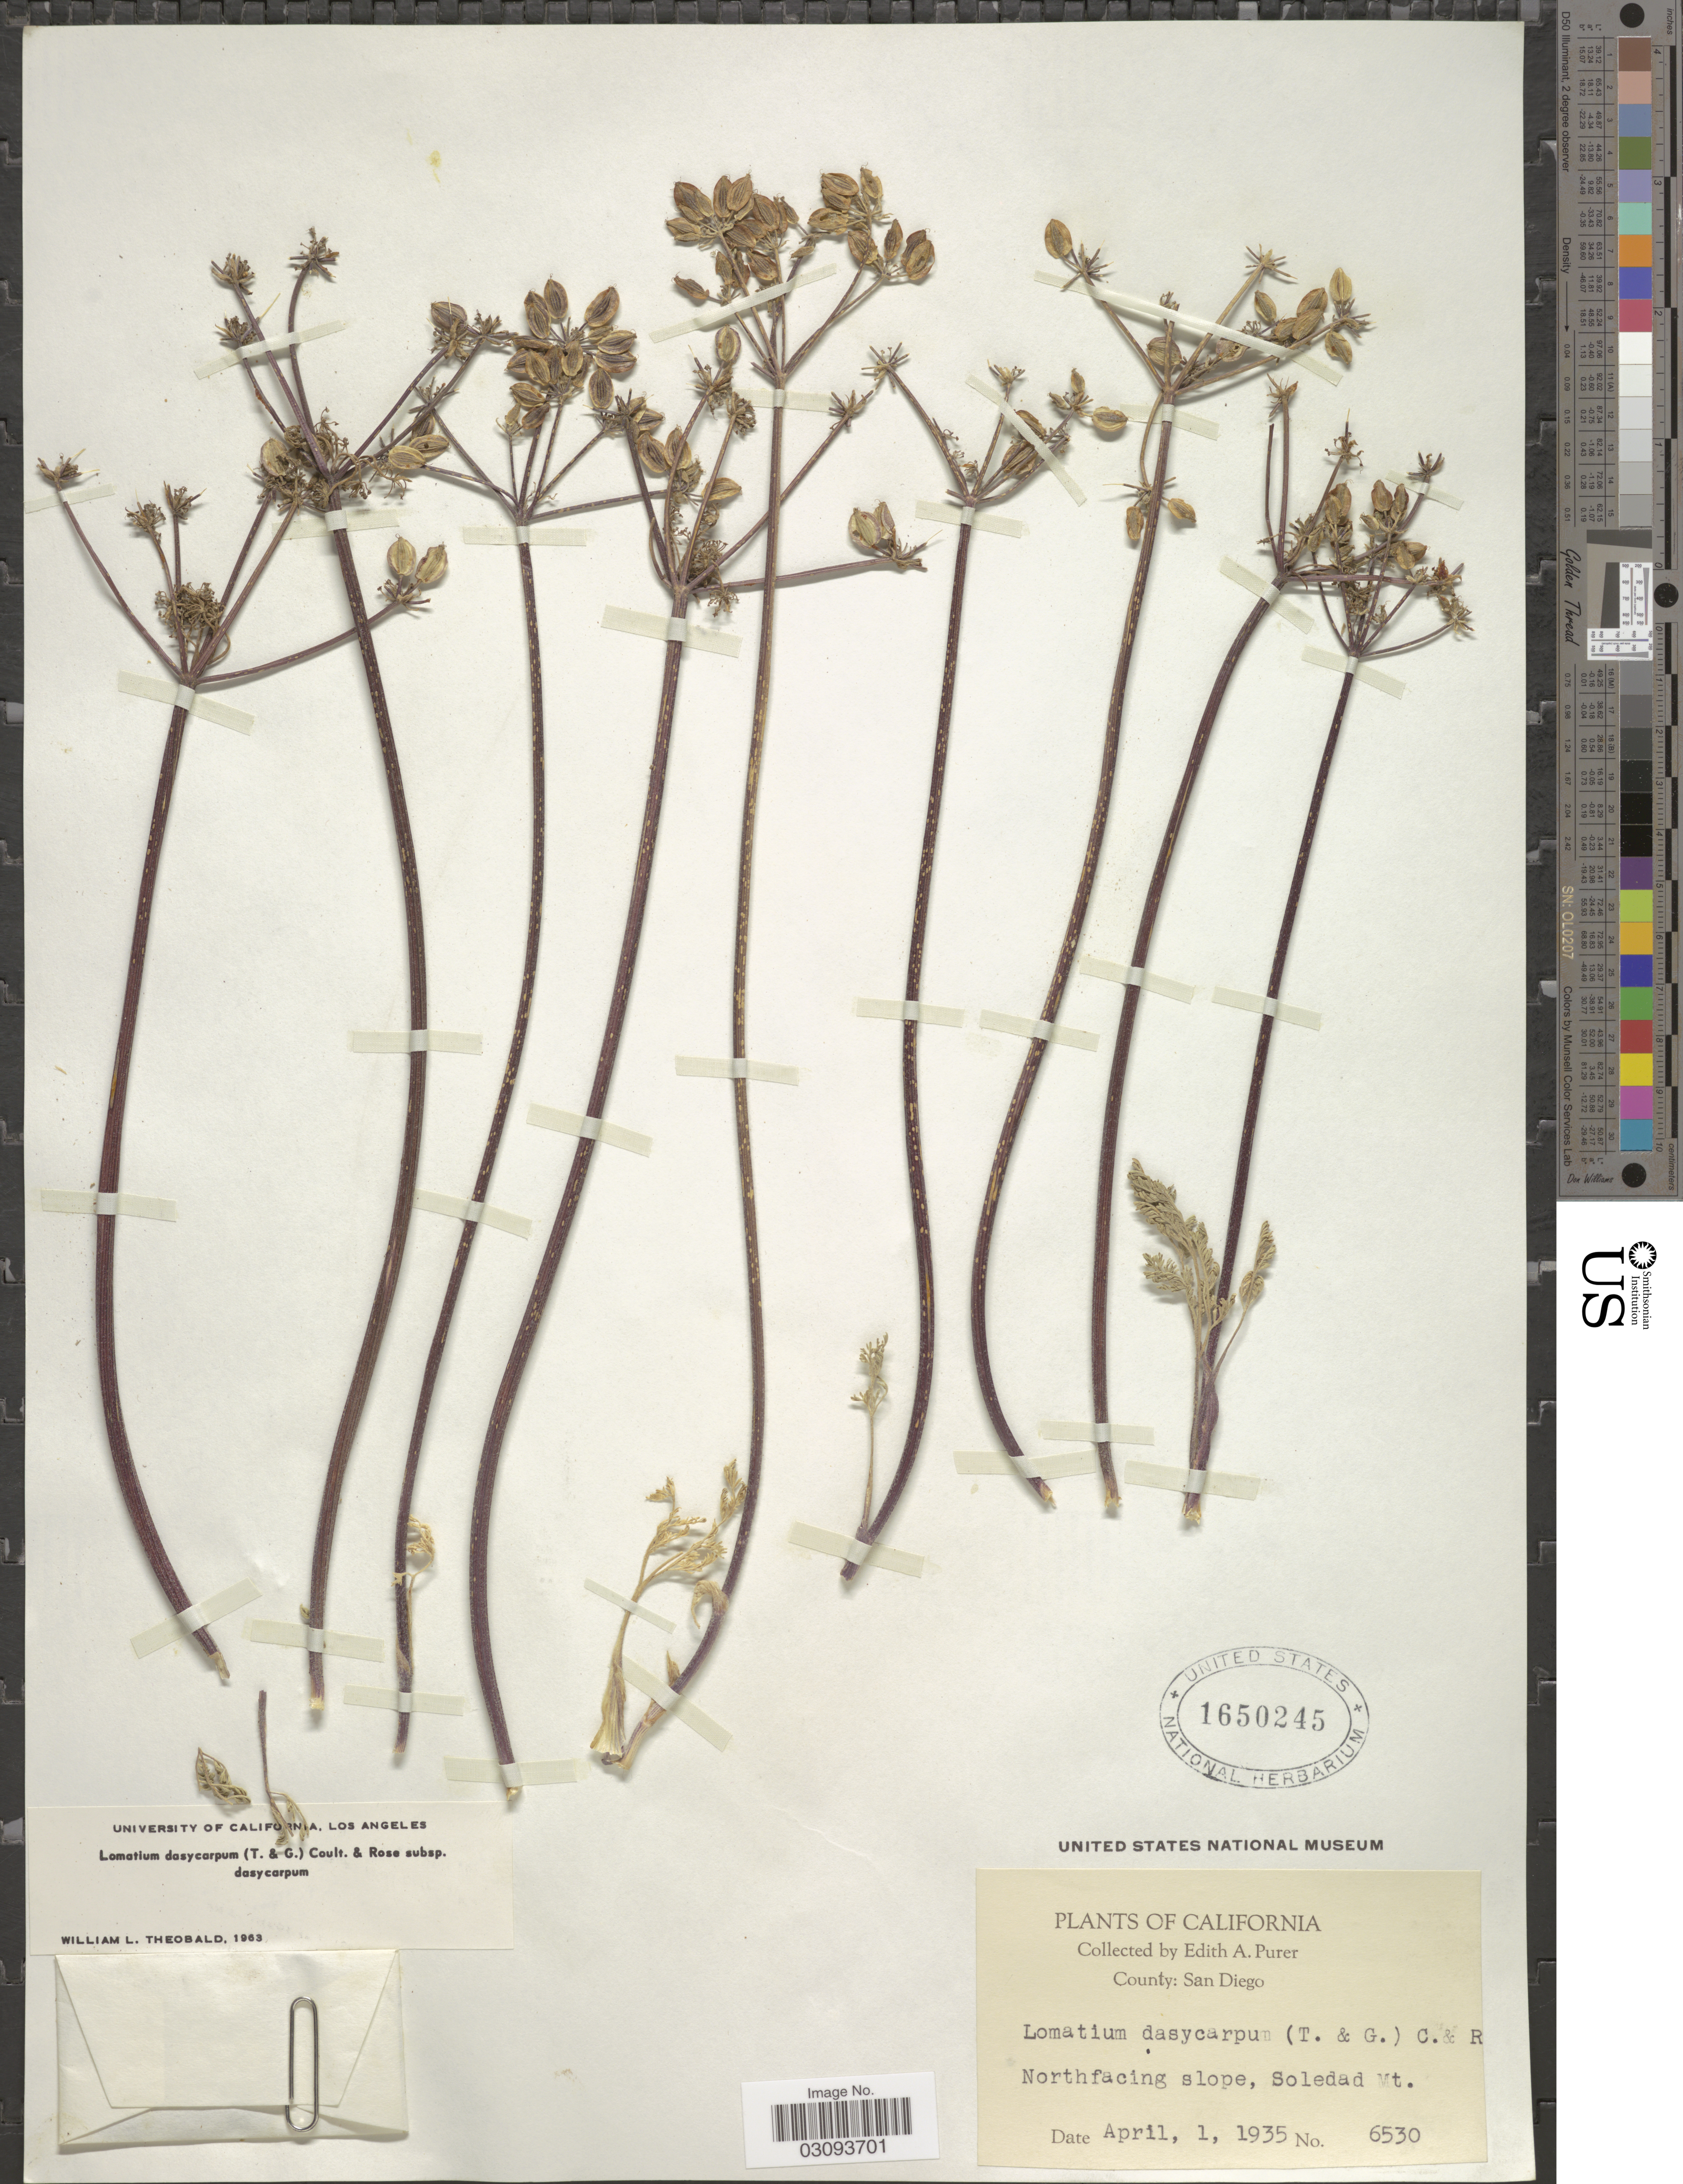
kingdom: Plantae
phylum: Tracheophyta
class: Magnoliopsida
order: Apiales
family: Apiaceae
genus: Lomatium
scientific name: Lomatium dasycarpum subsp. dasycarpum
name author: (Torr.) J.M. Coult. & Rose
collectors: E. Purer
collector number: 6530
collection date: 1935-04-01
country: United States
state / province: California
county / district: San Diego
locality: County: San Diego. Northfacing slope, Soledad Mt.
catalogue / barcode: US 1650245